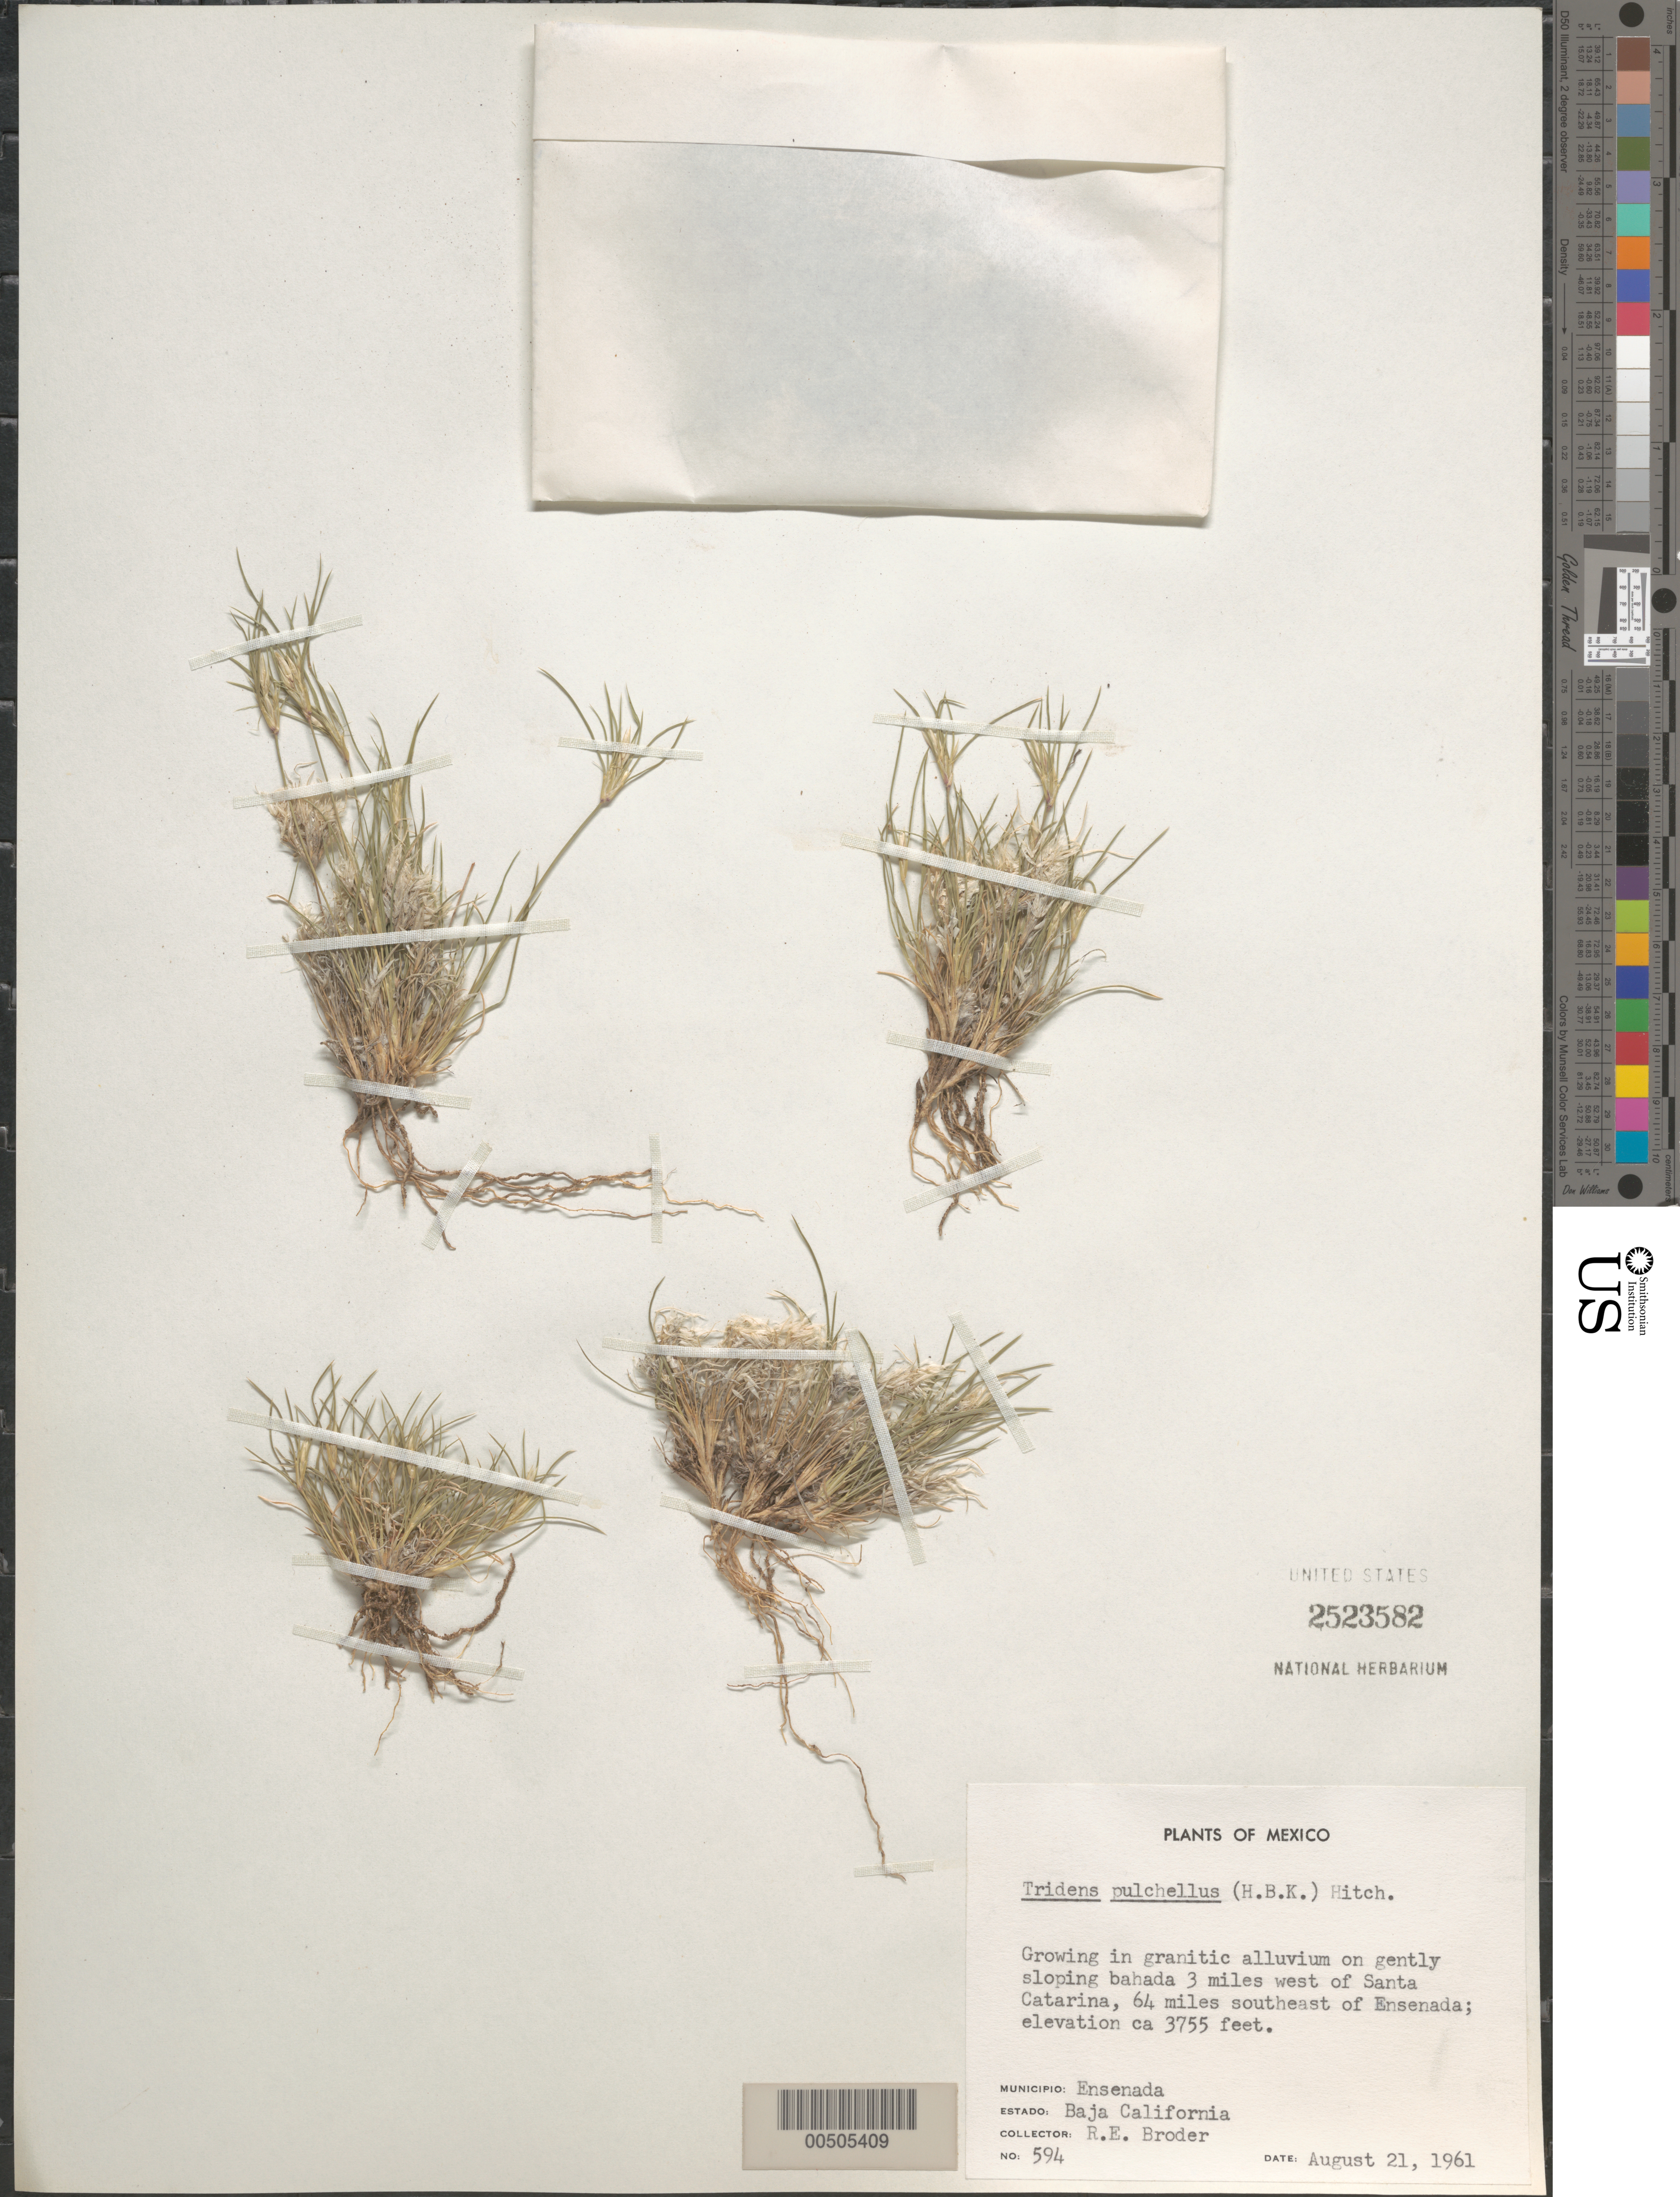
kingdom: Plantae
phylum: Tracheophyta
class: Liliopsida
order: Poales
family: Poaceae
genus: Erioneuron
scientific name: Erioneuron pulchellum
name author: (Kunth) Tateoka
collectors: R. Broder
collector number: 594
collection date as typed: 21 Aug 1961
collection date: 1961-08-21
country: Mexico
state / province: Baja California Norte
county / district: Ensenada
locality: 3 mi W of Santa Catarina, 64 mi SE of Ensenada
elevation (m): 1145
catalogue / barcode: US 2523582